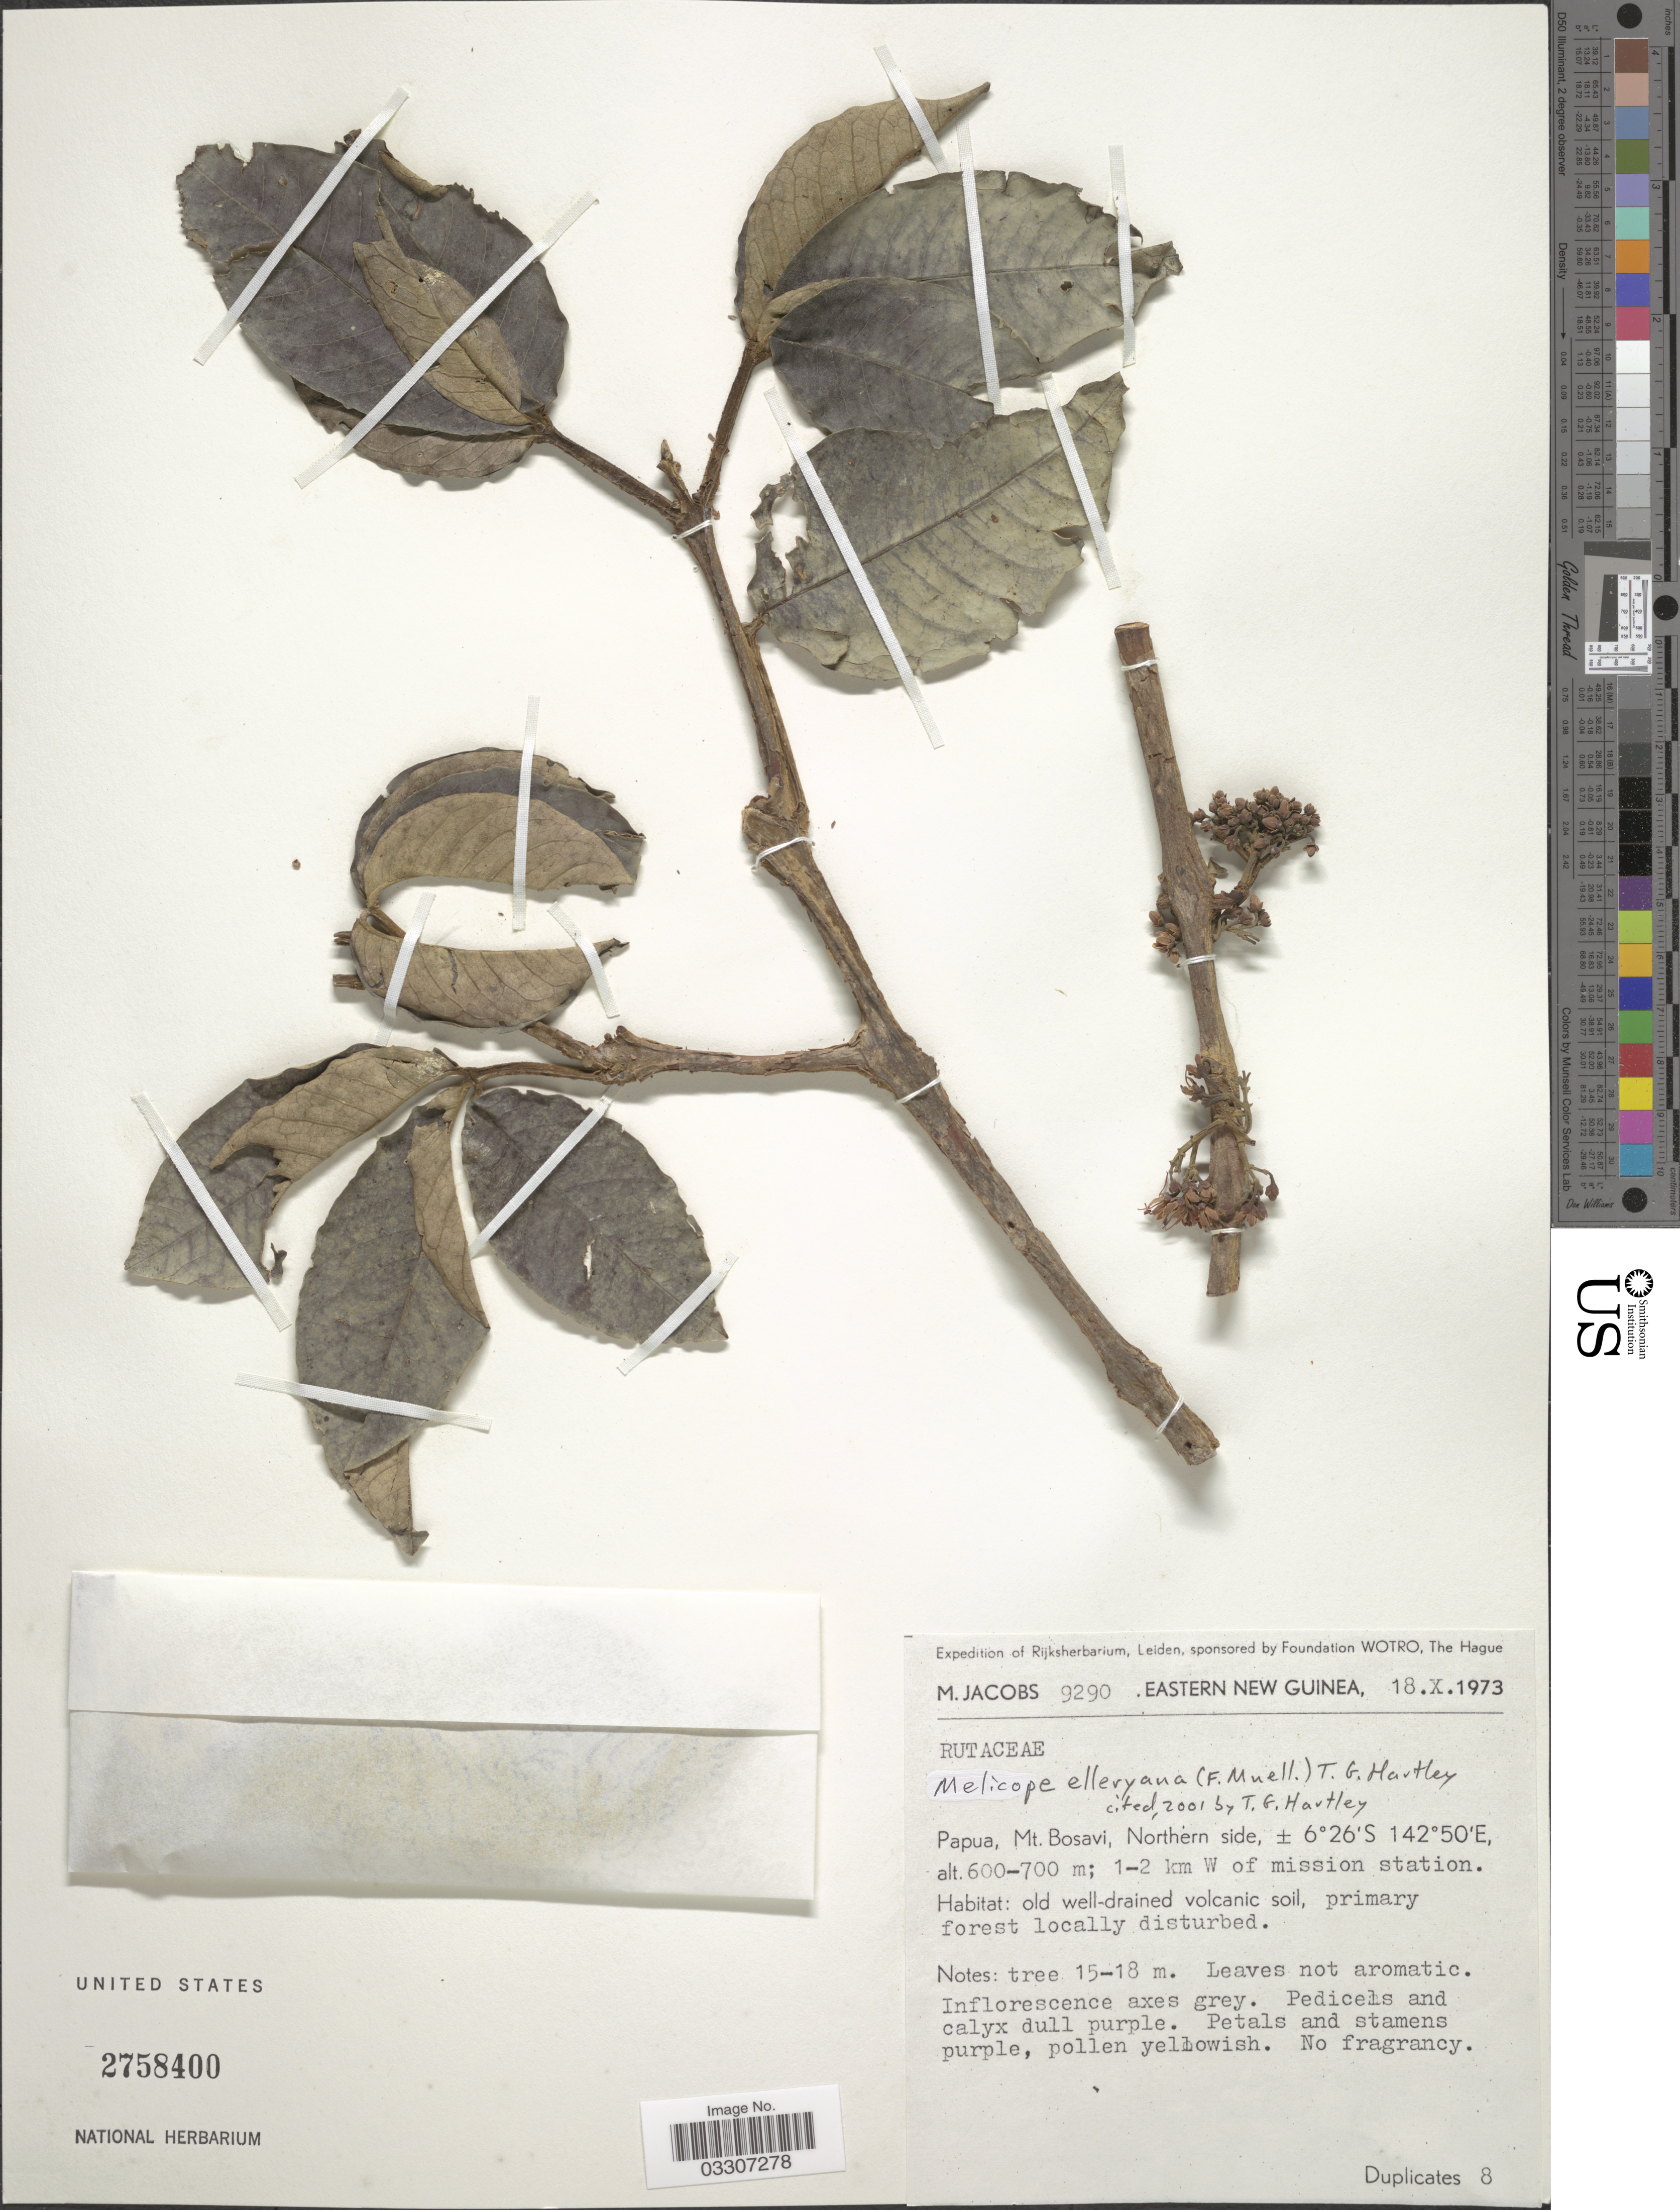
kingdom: Plantae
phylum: Tracheophyta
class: Magnoliopsida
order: Sapindales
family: Rutaceae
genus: Melicope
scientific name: Melicope elleryana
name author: (F. Muell.) T.G. Hartley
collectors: M. Jacobs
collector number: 9290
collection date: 1973-10-18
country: Papua New Guinea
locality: Eastern New Guinea. Papua, Mt. Bosavi, Northern side. 1-2 km W of mission station.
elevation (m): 600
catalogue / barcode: US 2758400